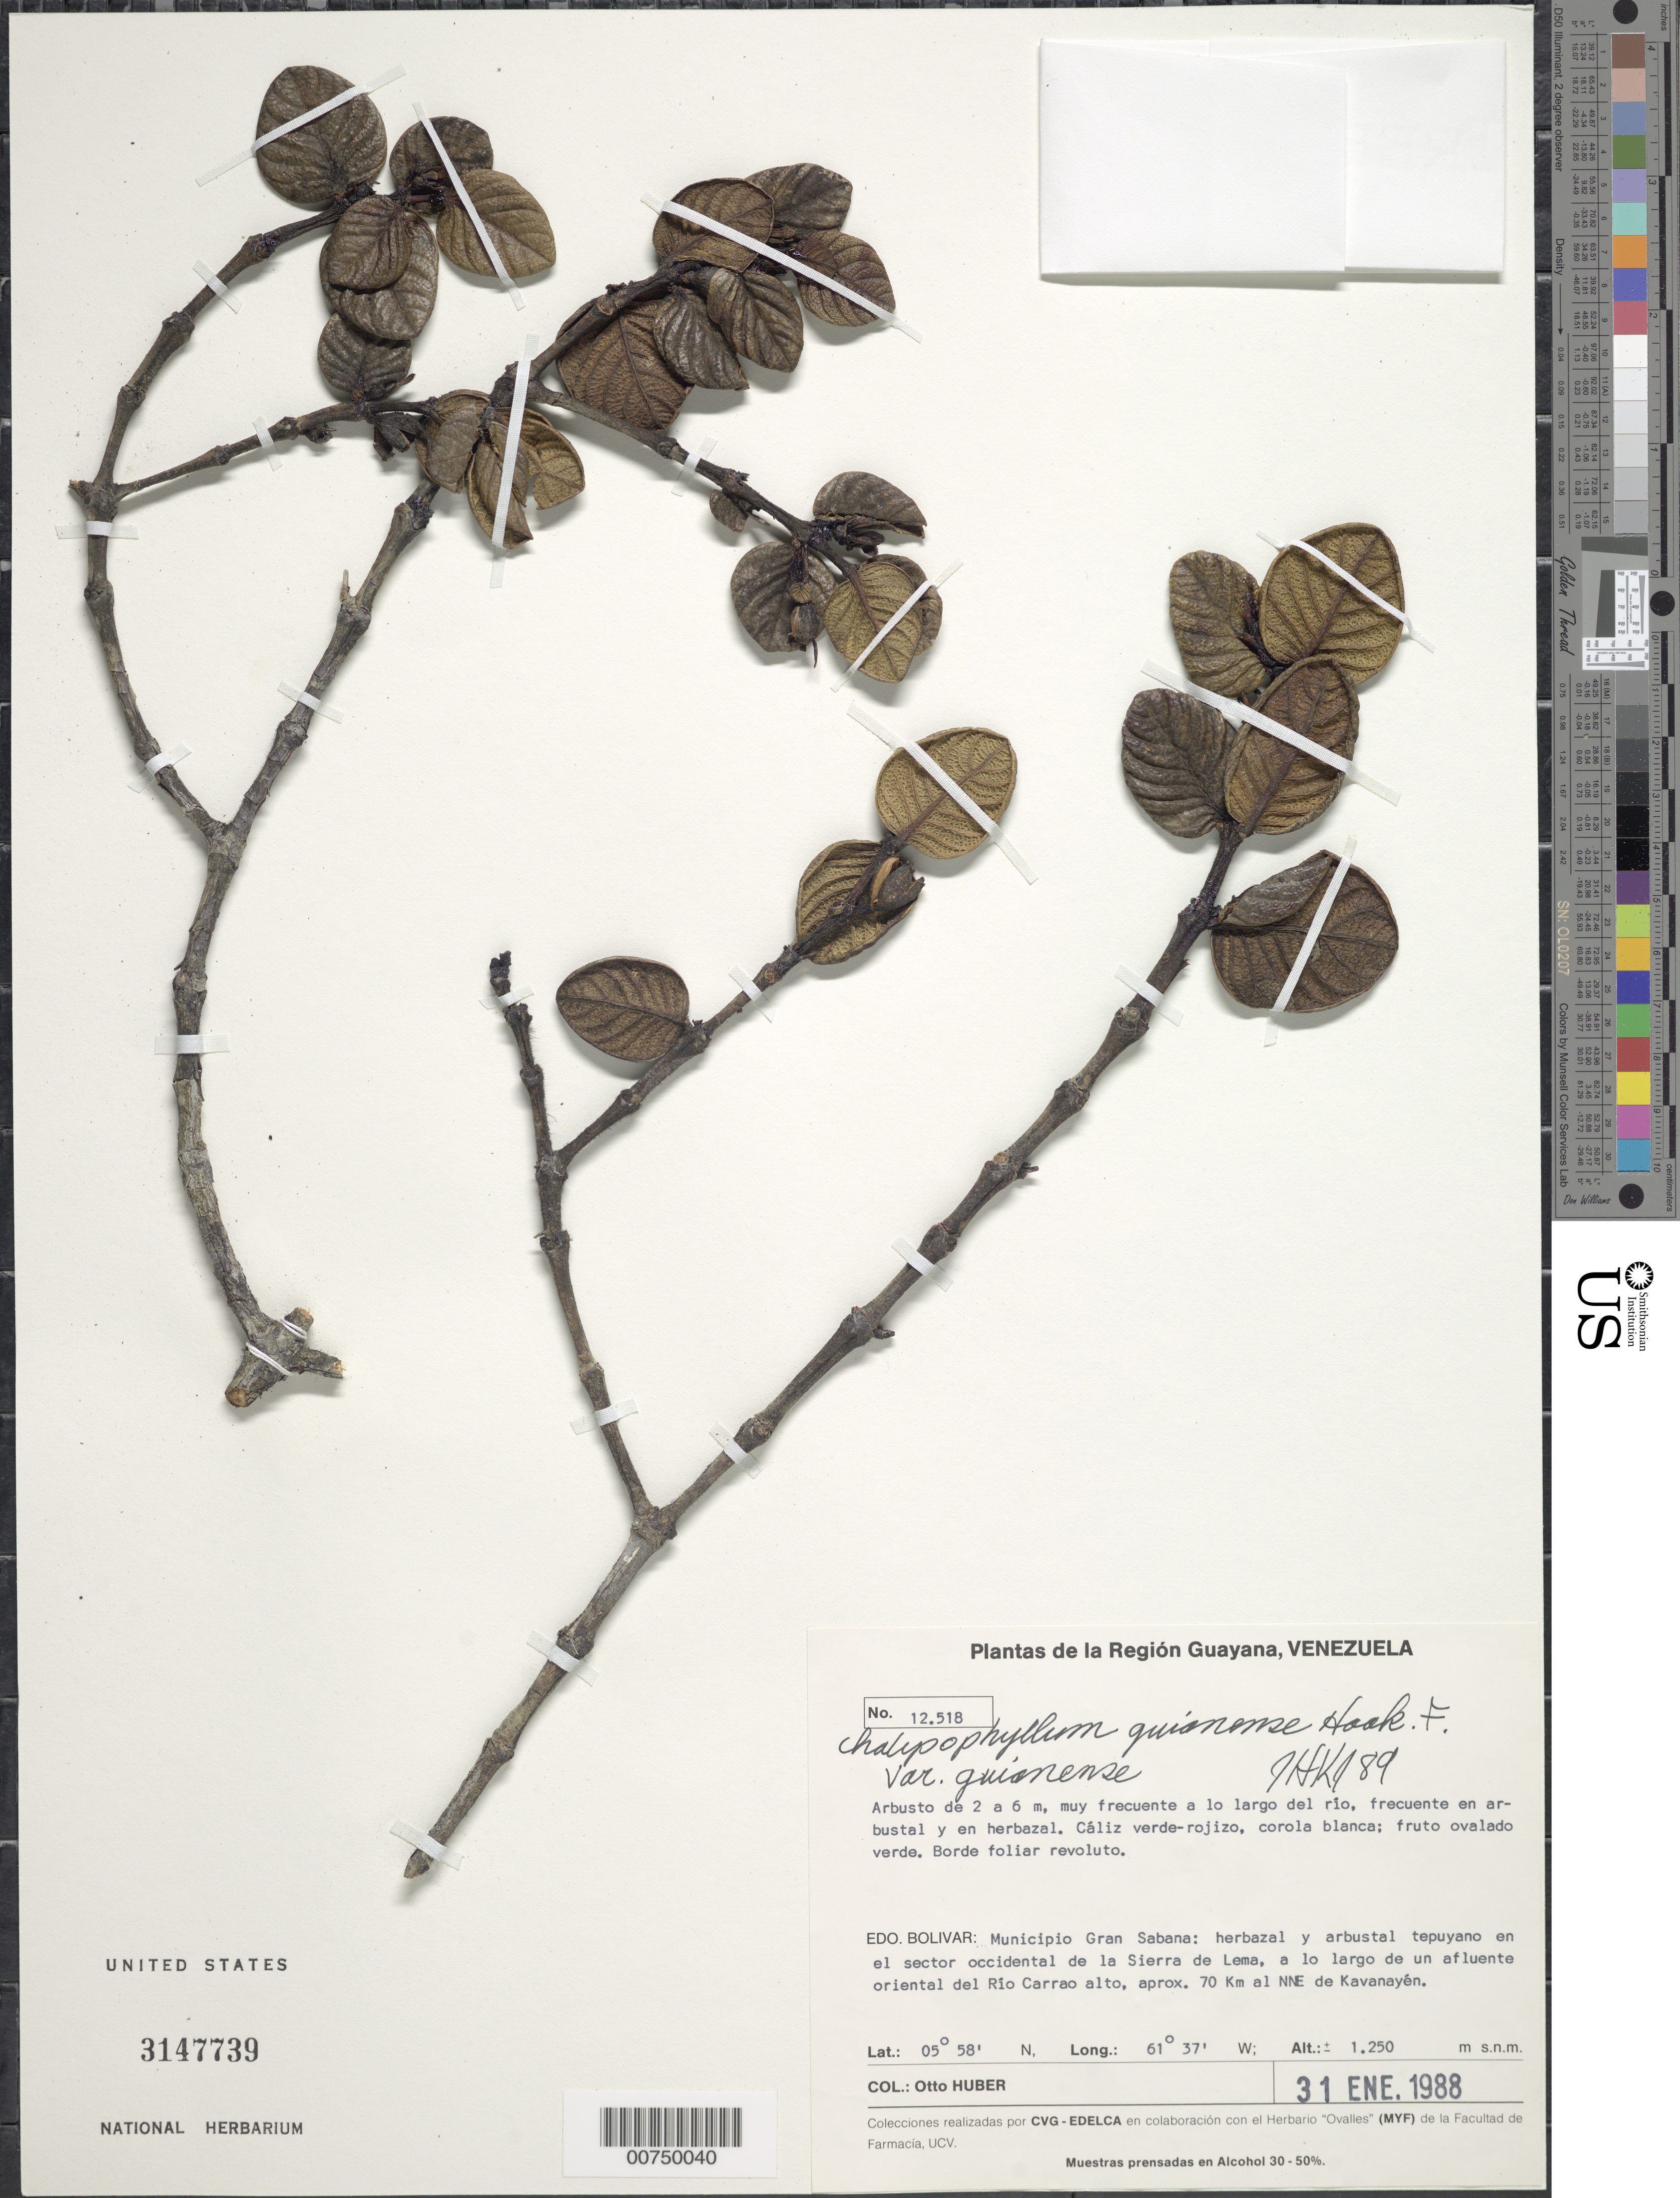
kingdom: Plantae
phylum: Tracheophyta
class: Magnoliopsida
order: Gentianales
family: Rubiaceae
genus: Chalepophyllum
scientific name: Chalepophyllum guianense var. guianense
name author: Hook. f.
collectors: O. Huber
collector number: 12518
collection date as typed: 31-Jan-88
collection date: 1988-01-31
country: Venezuela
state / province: Bolívar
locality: Mun. Gran Sabana, Sierra de Lema, sector occidental; afluente oriental del Río Carrao alto, aprox. 70 km al NNE de Kavanayen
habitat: Herbazal y arbustal tepuyano; a lo largo del rio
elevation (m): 1250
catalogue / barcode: US 3147739